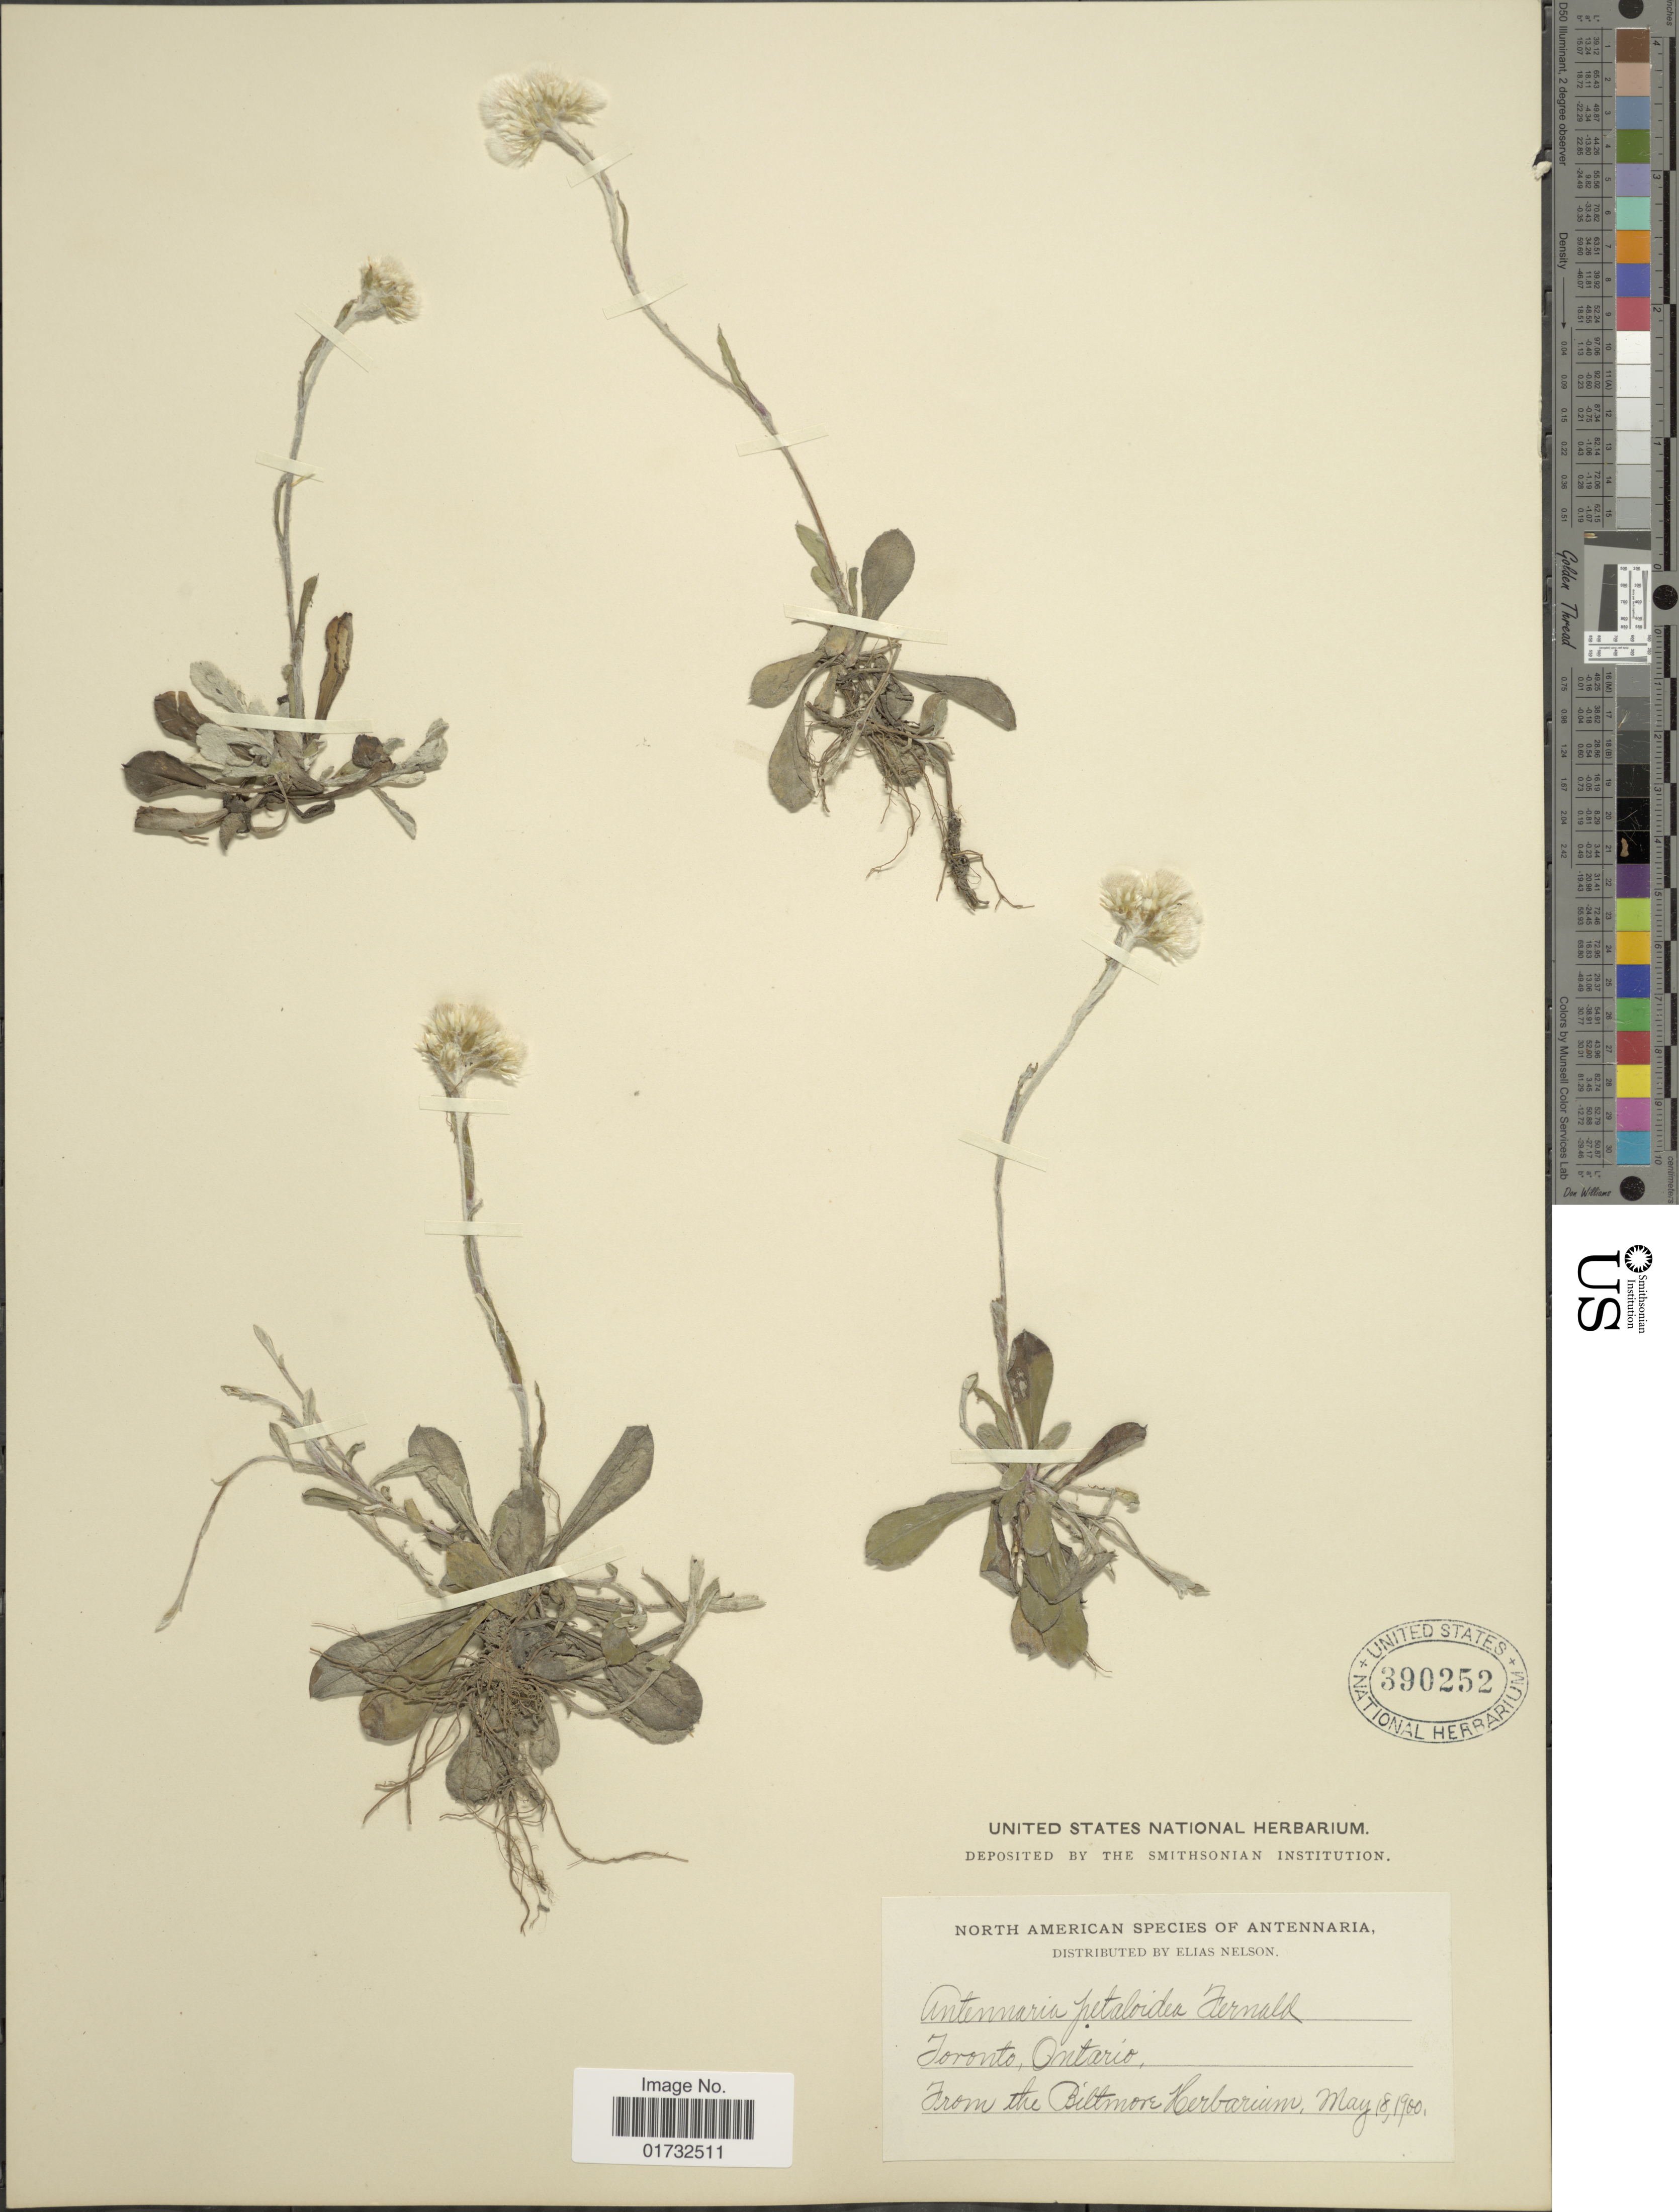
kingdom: Plantae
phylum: Tracheophyta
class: Magnoliopsida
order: Asterales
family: Asteraceae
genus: Antennaria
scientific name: Antennaria petaloidea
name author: (Fernald) Fernald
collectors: ex herb. Biltmore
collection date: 1900-05-18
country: Canada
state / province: Ontario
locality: Toronto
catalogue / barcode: US 390252